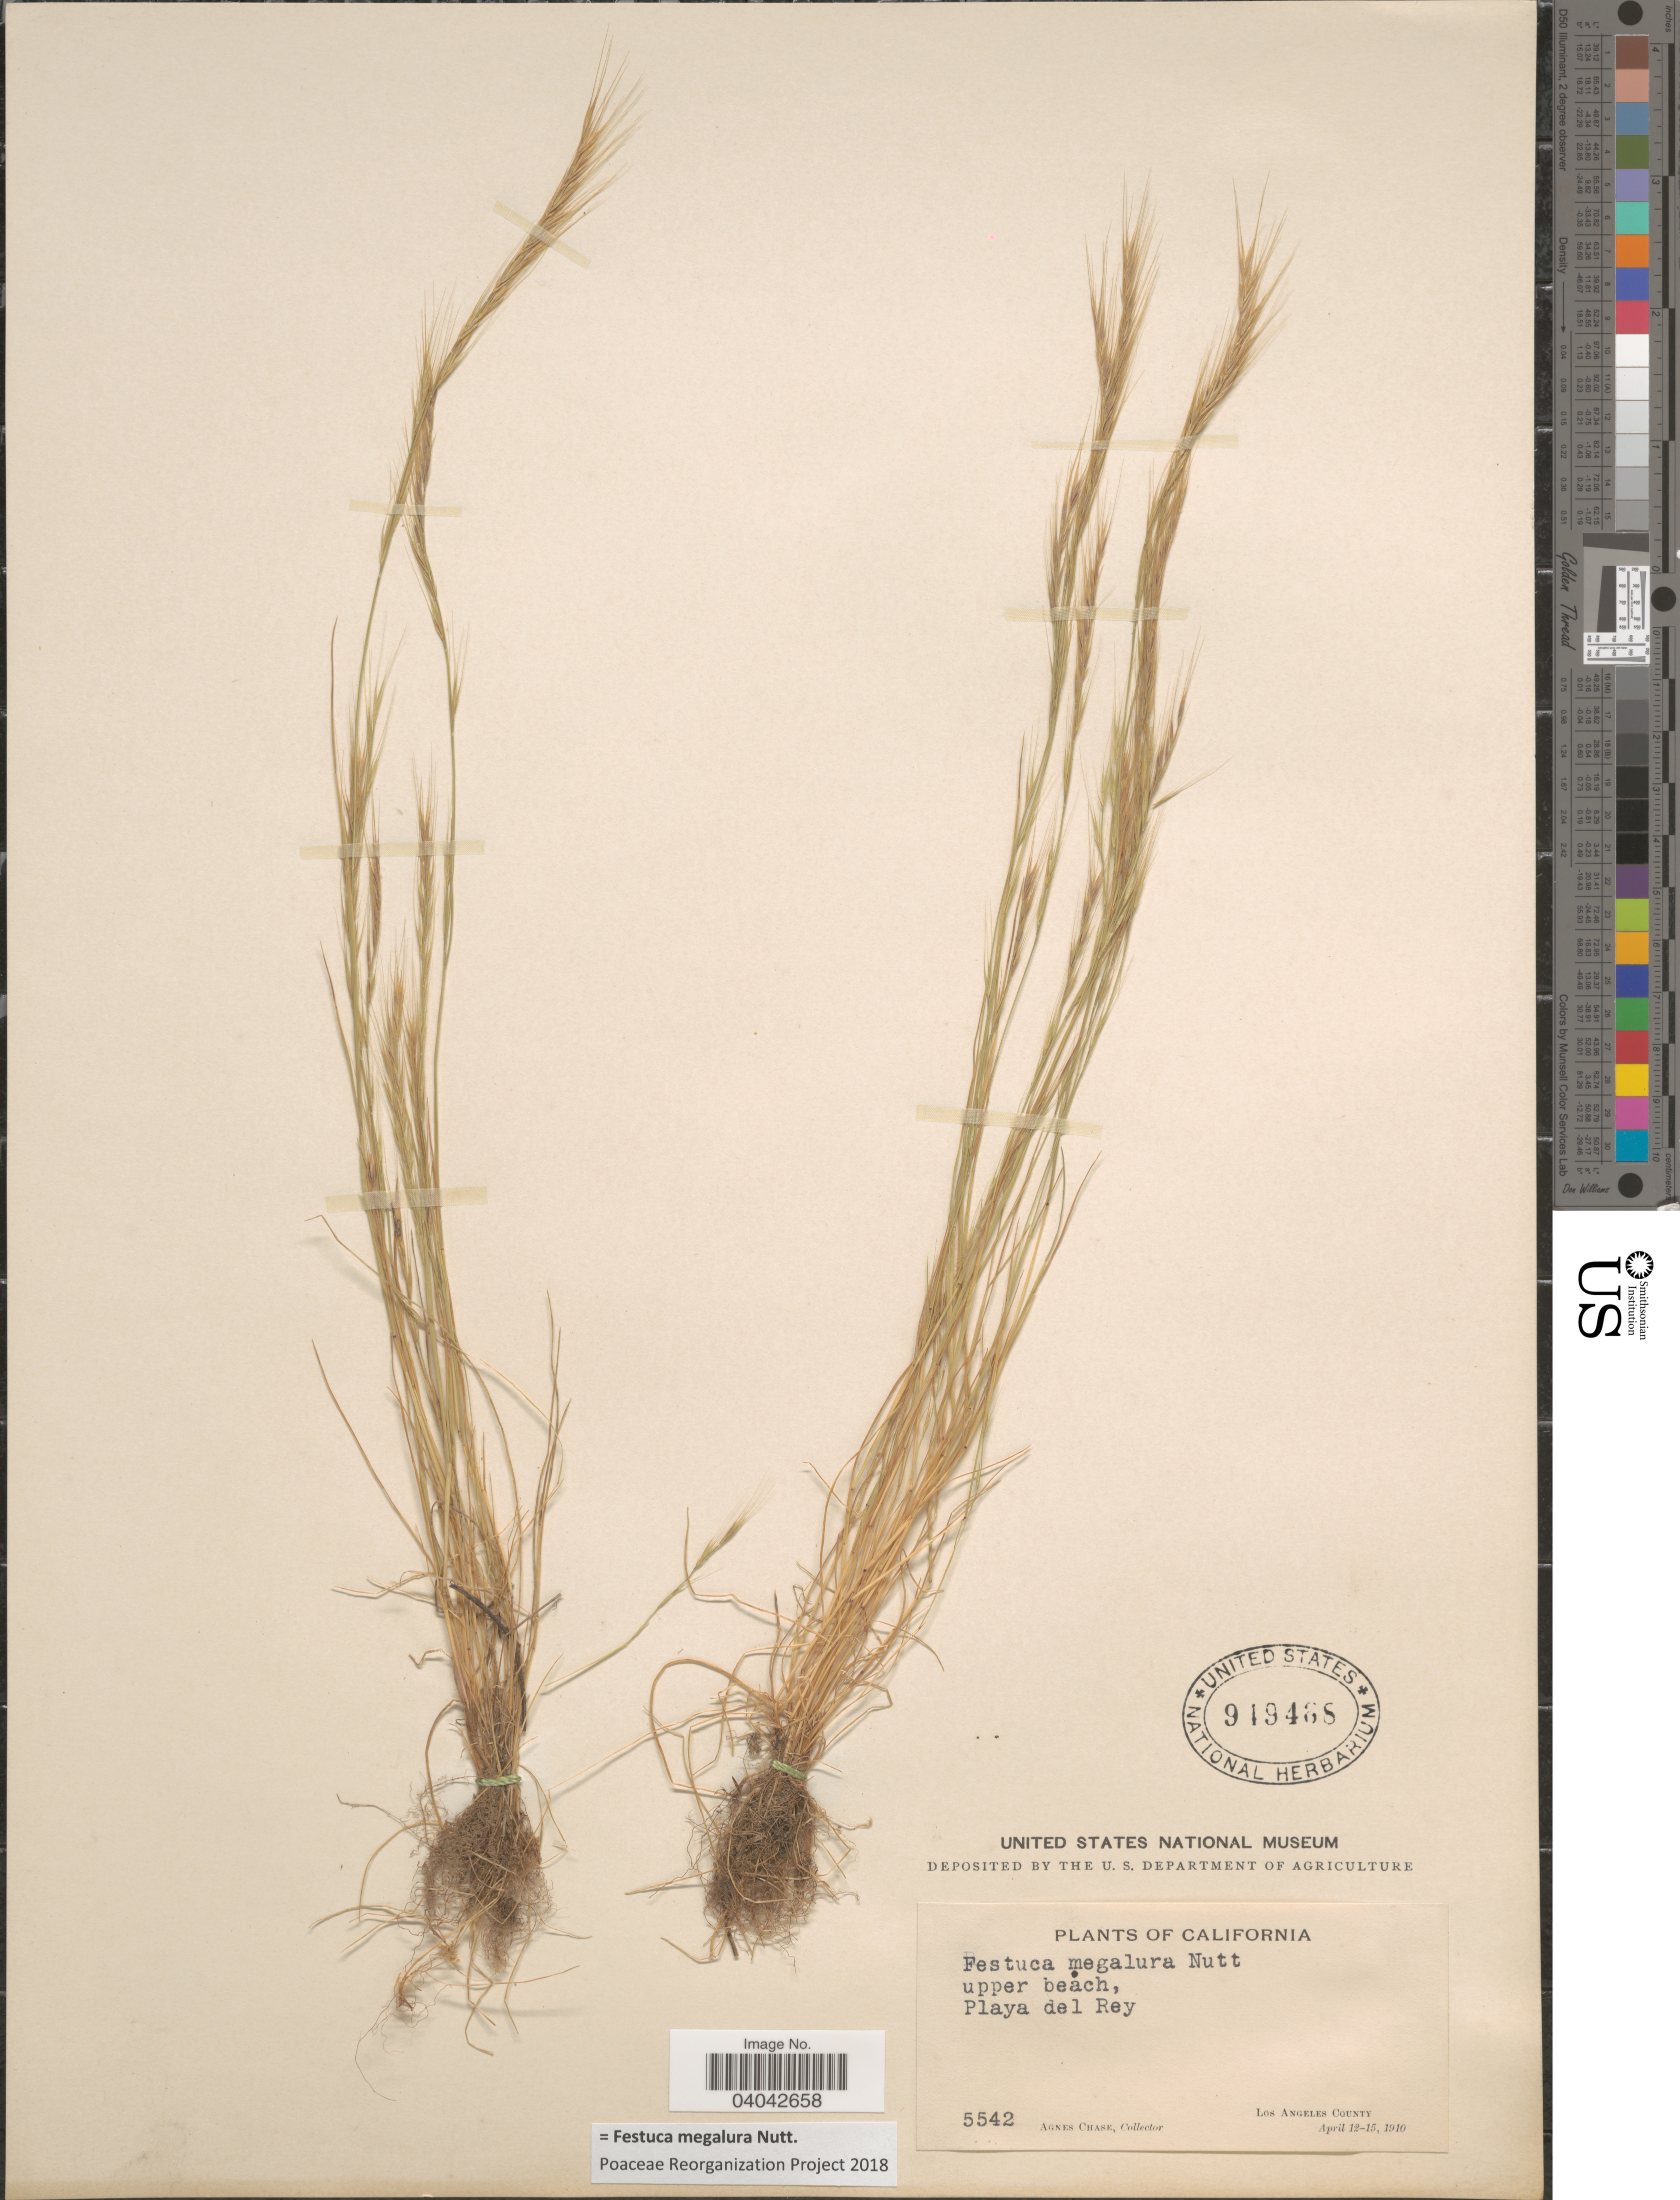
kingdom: Plantae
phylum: Tracheophyta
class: Liliopsida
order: Poales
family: Poaceae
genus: Festuca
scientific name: Festuca megalura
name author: Nutt.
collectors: A. Chase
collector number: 5542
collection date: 1910-04-12/1910-04-15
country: United States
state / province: California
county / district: Los Angeles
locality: Upper beach, Playa del Rey. Los Angeles County.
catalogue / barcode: US 949488